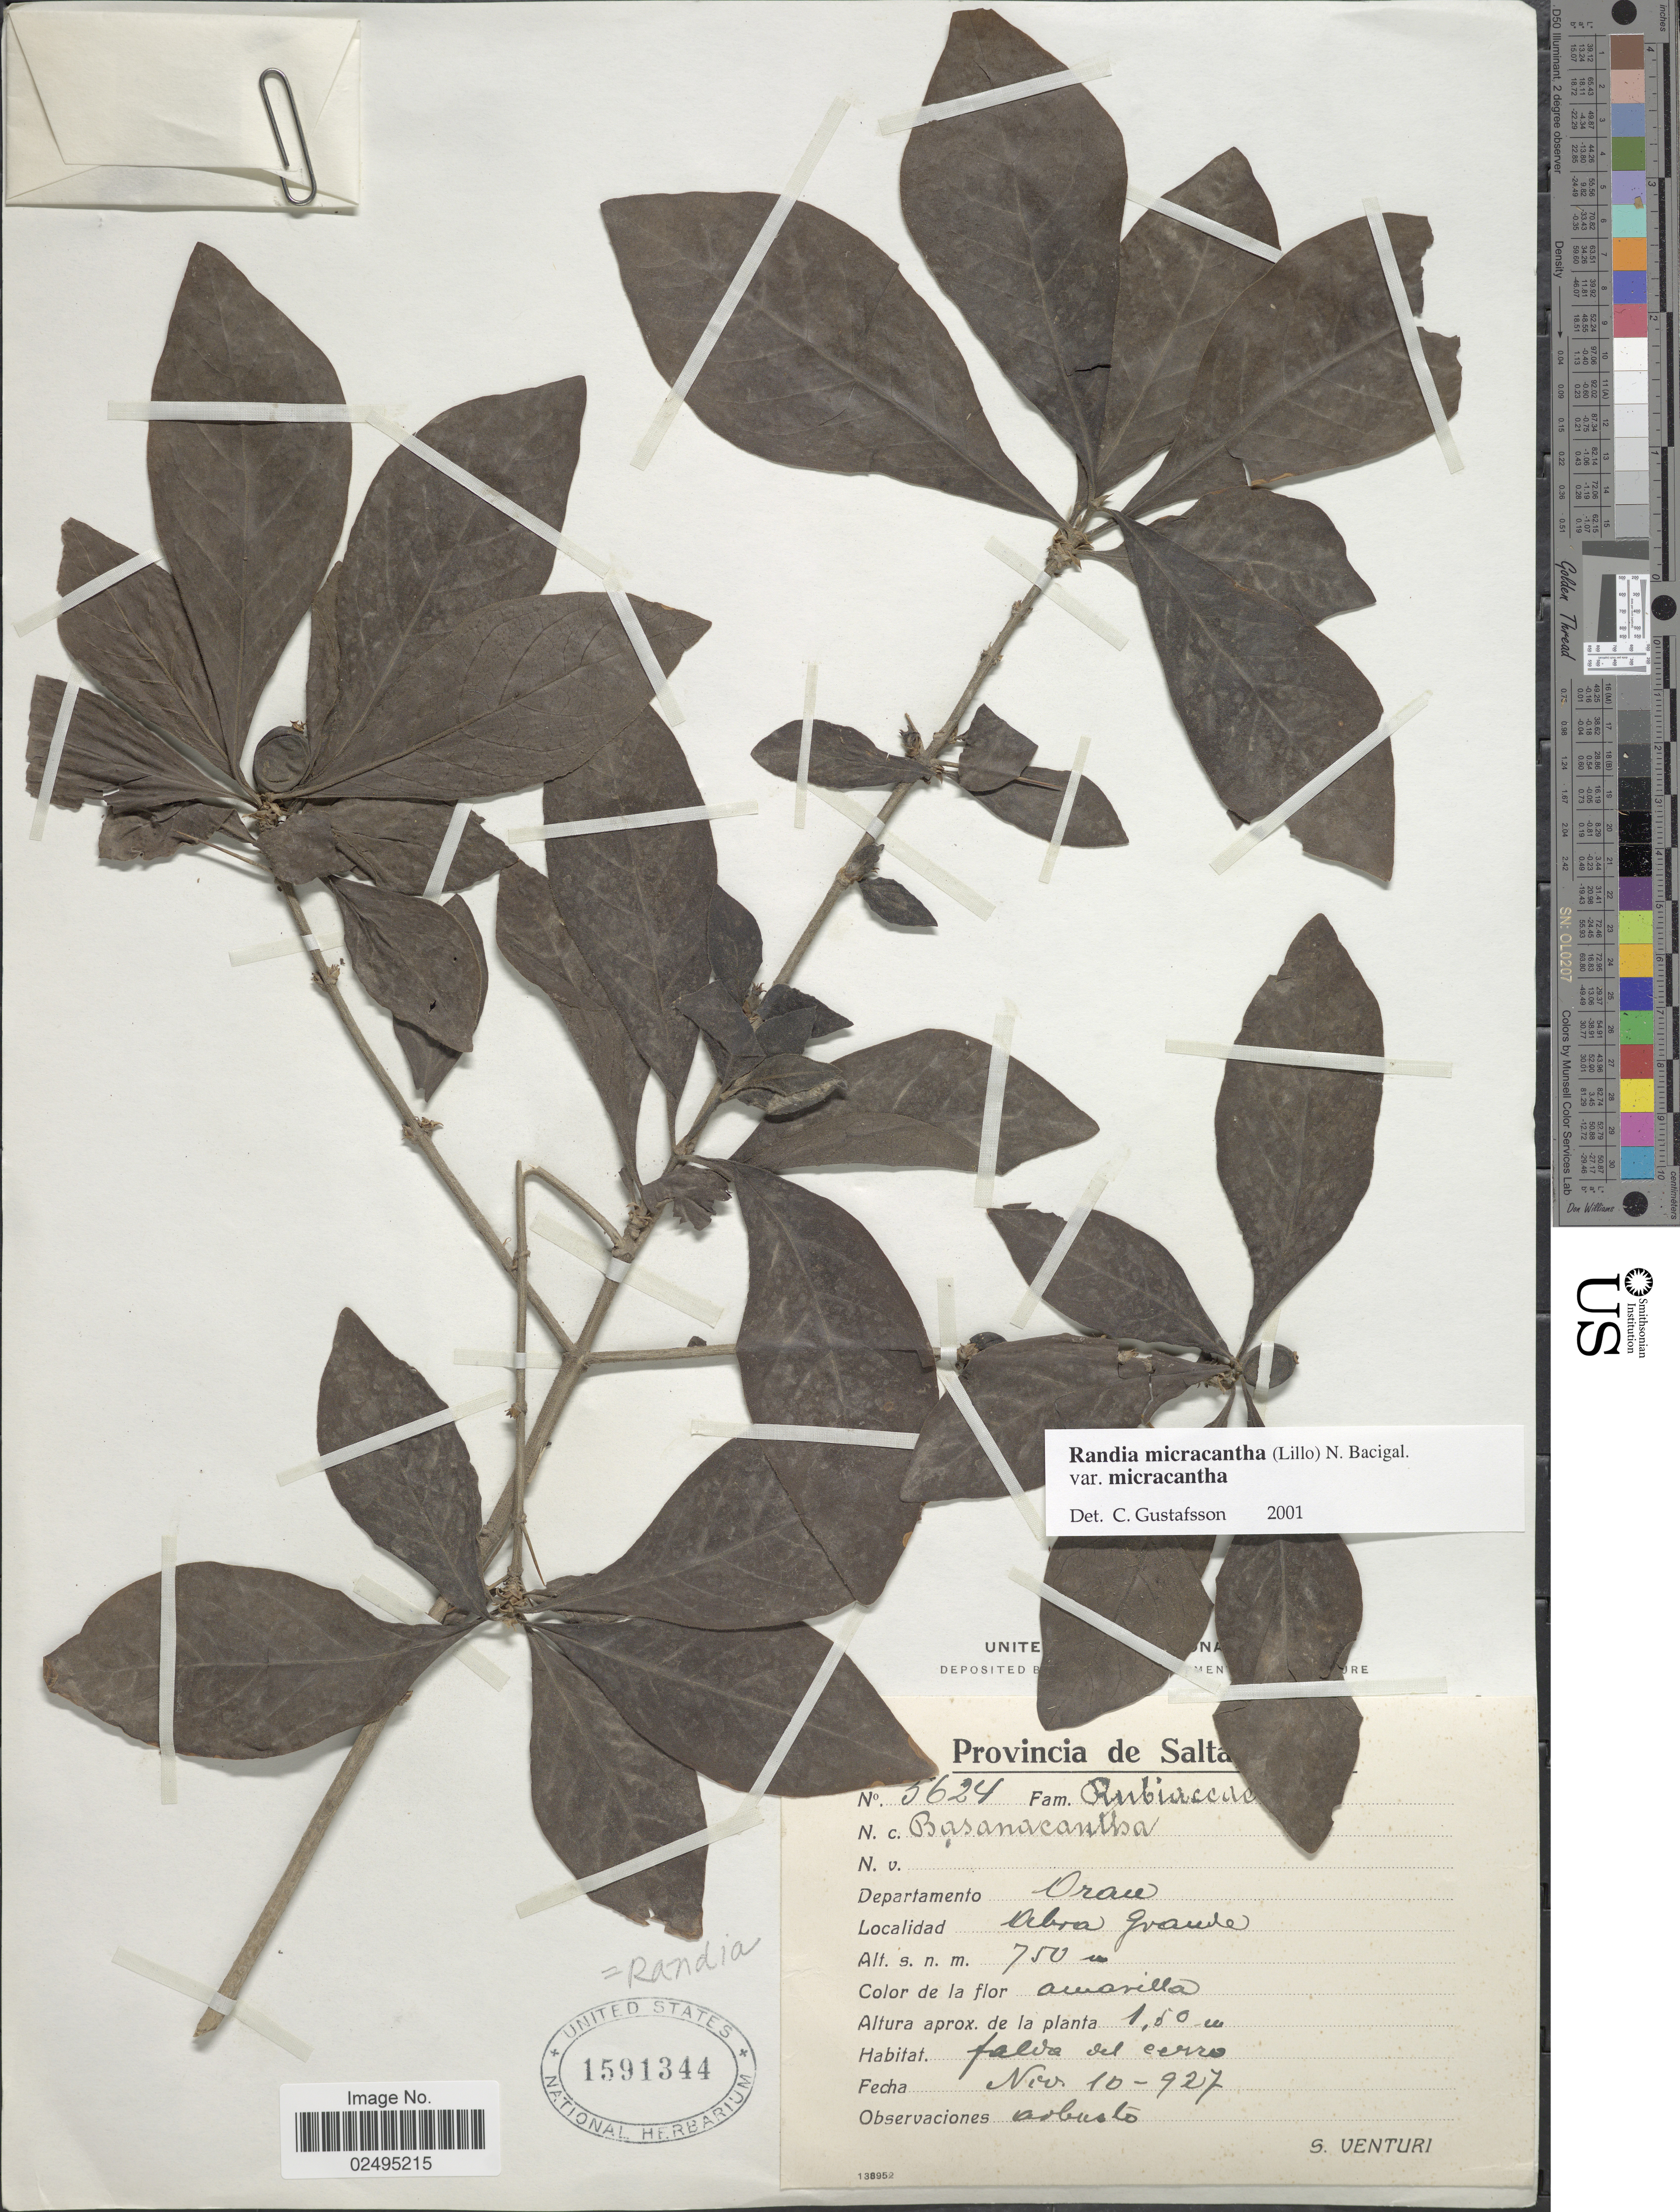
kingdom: Plantae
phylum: Tracheophyta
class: Magnoliopsida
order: Gentianales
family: Rubiaceae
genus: Randia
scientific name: Randia micracantha var. micracantha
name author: (Schult.) DC.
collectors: S. Venturi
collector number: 5624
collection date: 1927-11-10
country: Argentina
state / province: Salta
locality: Provincia de Salta, Departamento Oran, Abra Grande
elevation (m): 750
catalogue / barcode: US 1591344